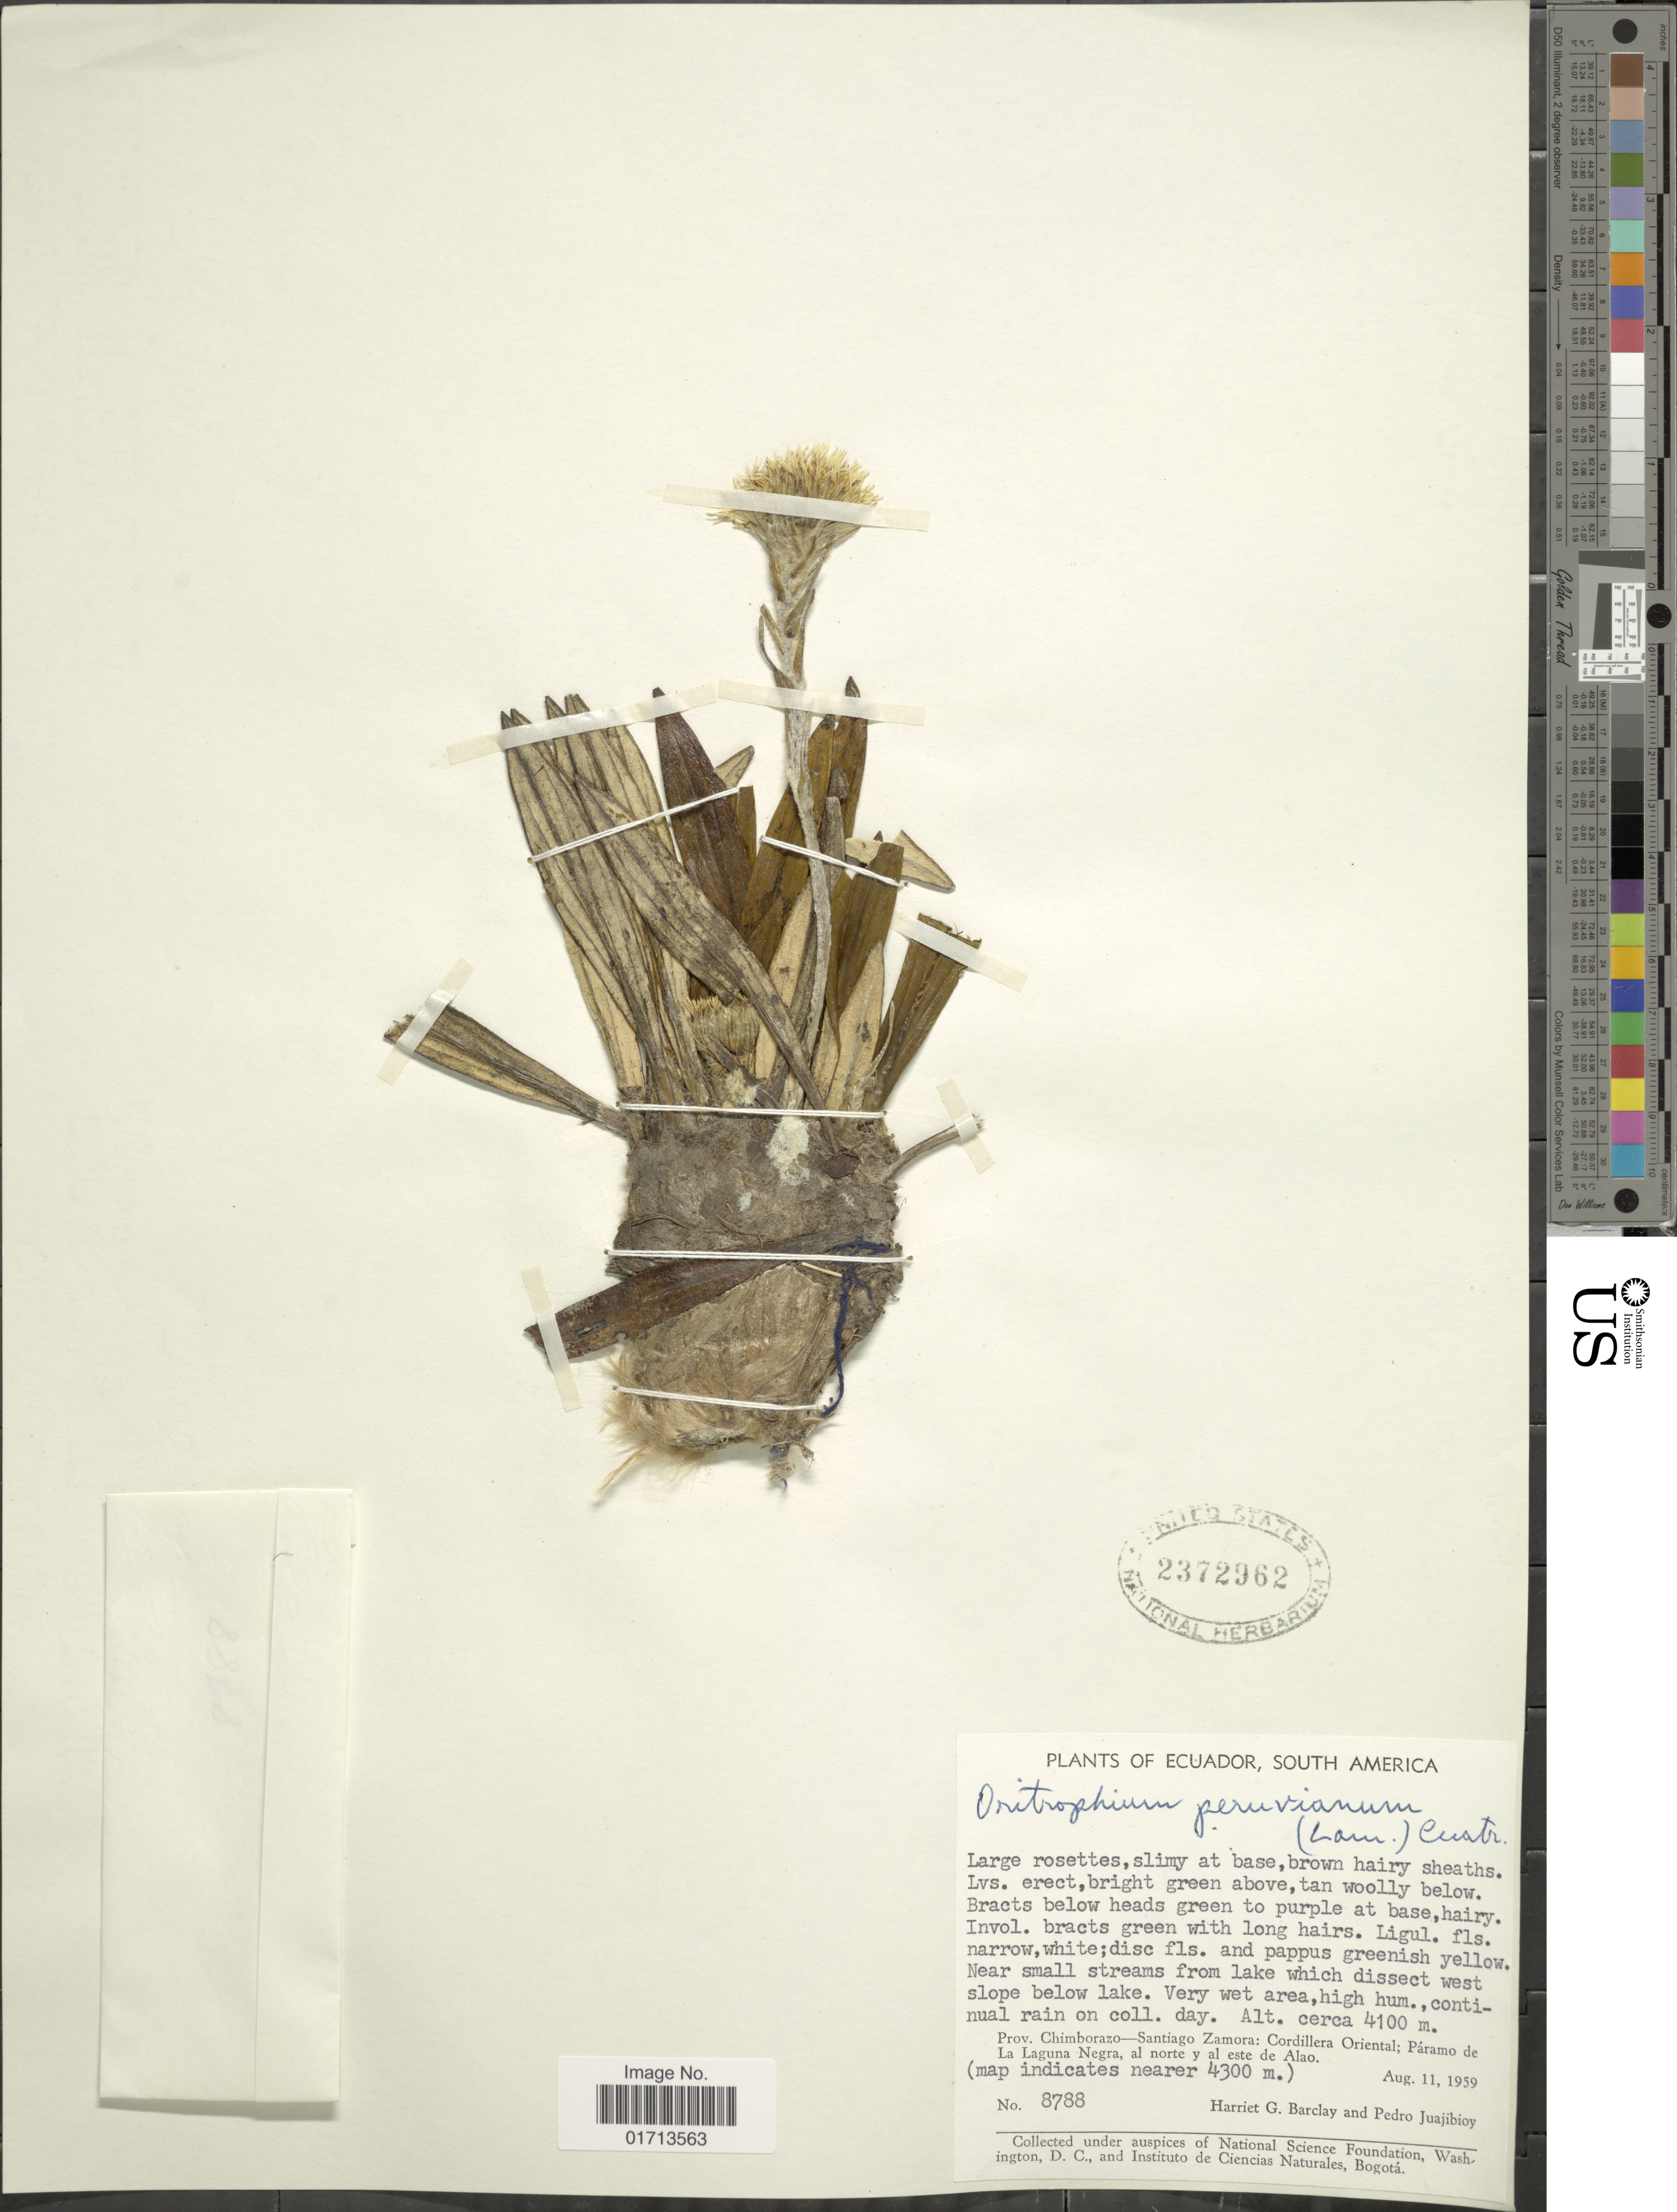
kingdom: Plantae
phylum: Tracheophyta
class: Magnoliopsida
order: Asterales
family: Asteraceae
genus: Oritrophium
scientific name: Oritrophium peruvianum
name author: (Lam.) Cuatrec.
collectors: H. G. Barclay & P. Juajibioy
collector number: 8788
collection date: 1959-08-11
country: Ecuador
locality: Prov. Chimborazo-Santiago Zamora: Cordillera Oriental; Paramo de La Laguna Negra, al norte y al este de Alao (map indicates nearer 4300 m.).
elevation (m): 4100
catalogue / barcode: US 2372962